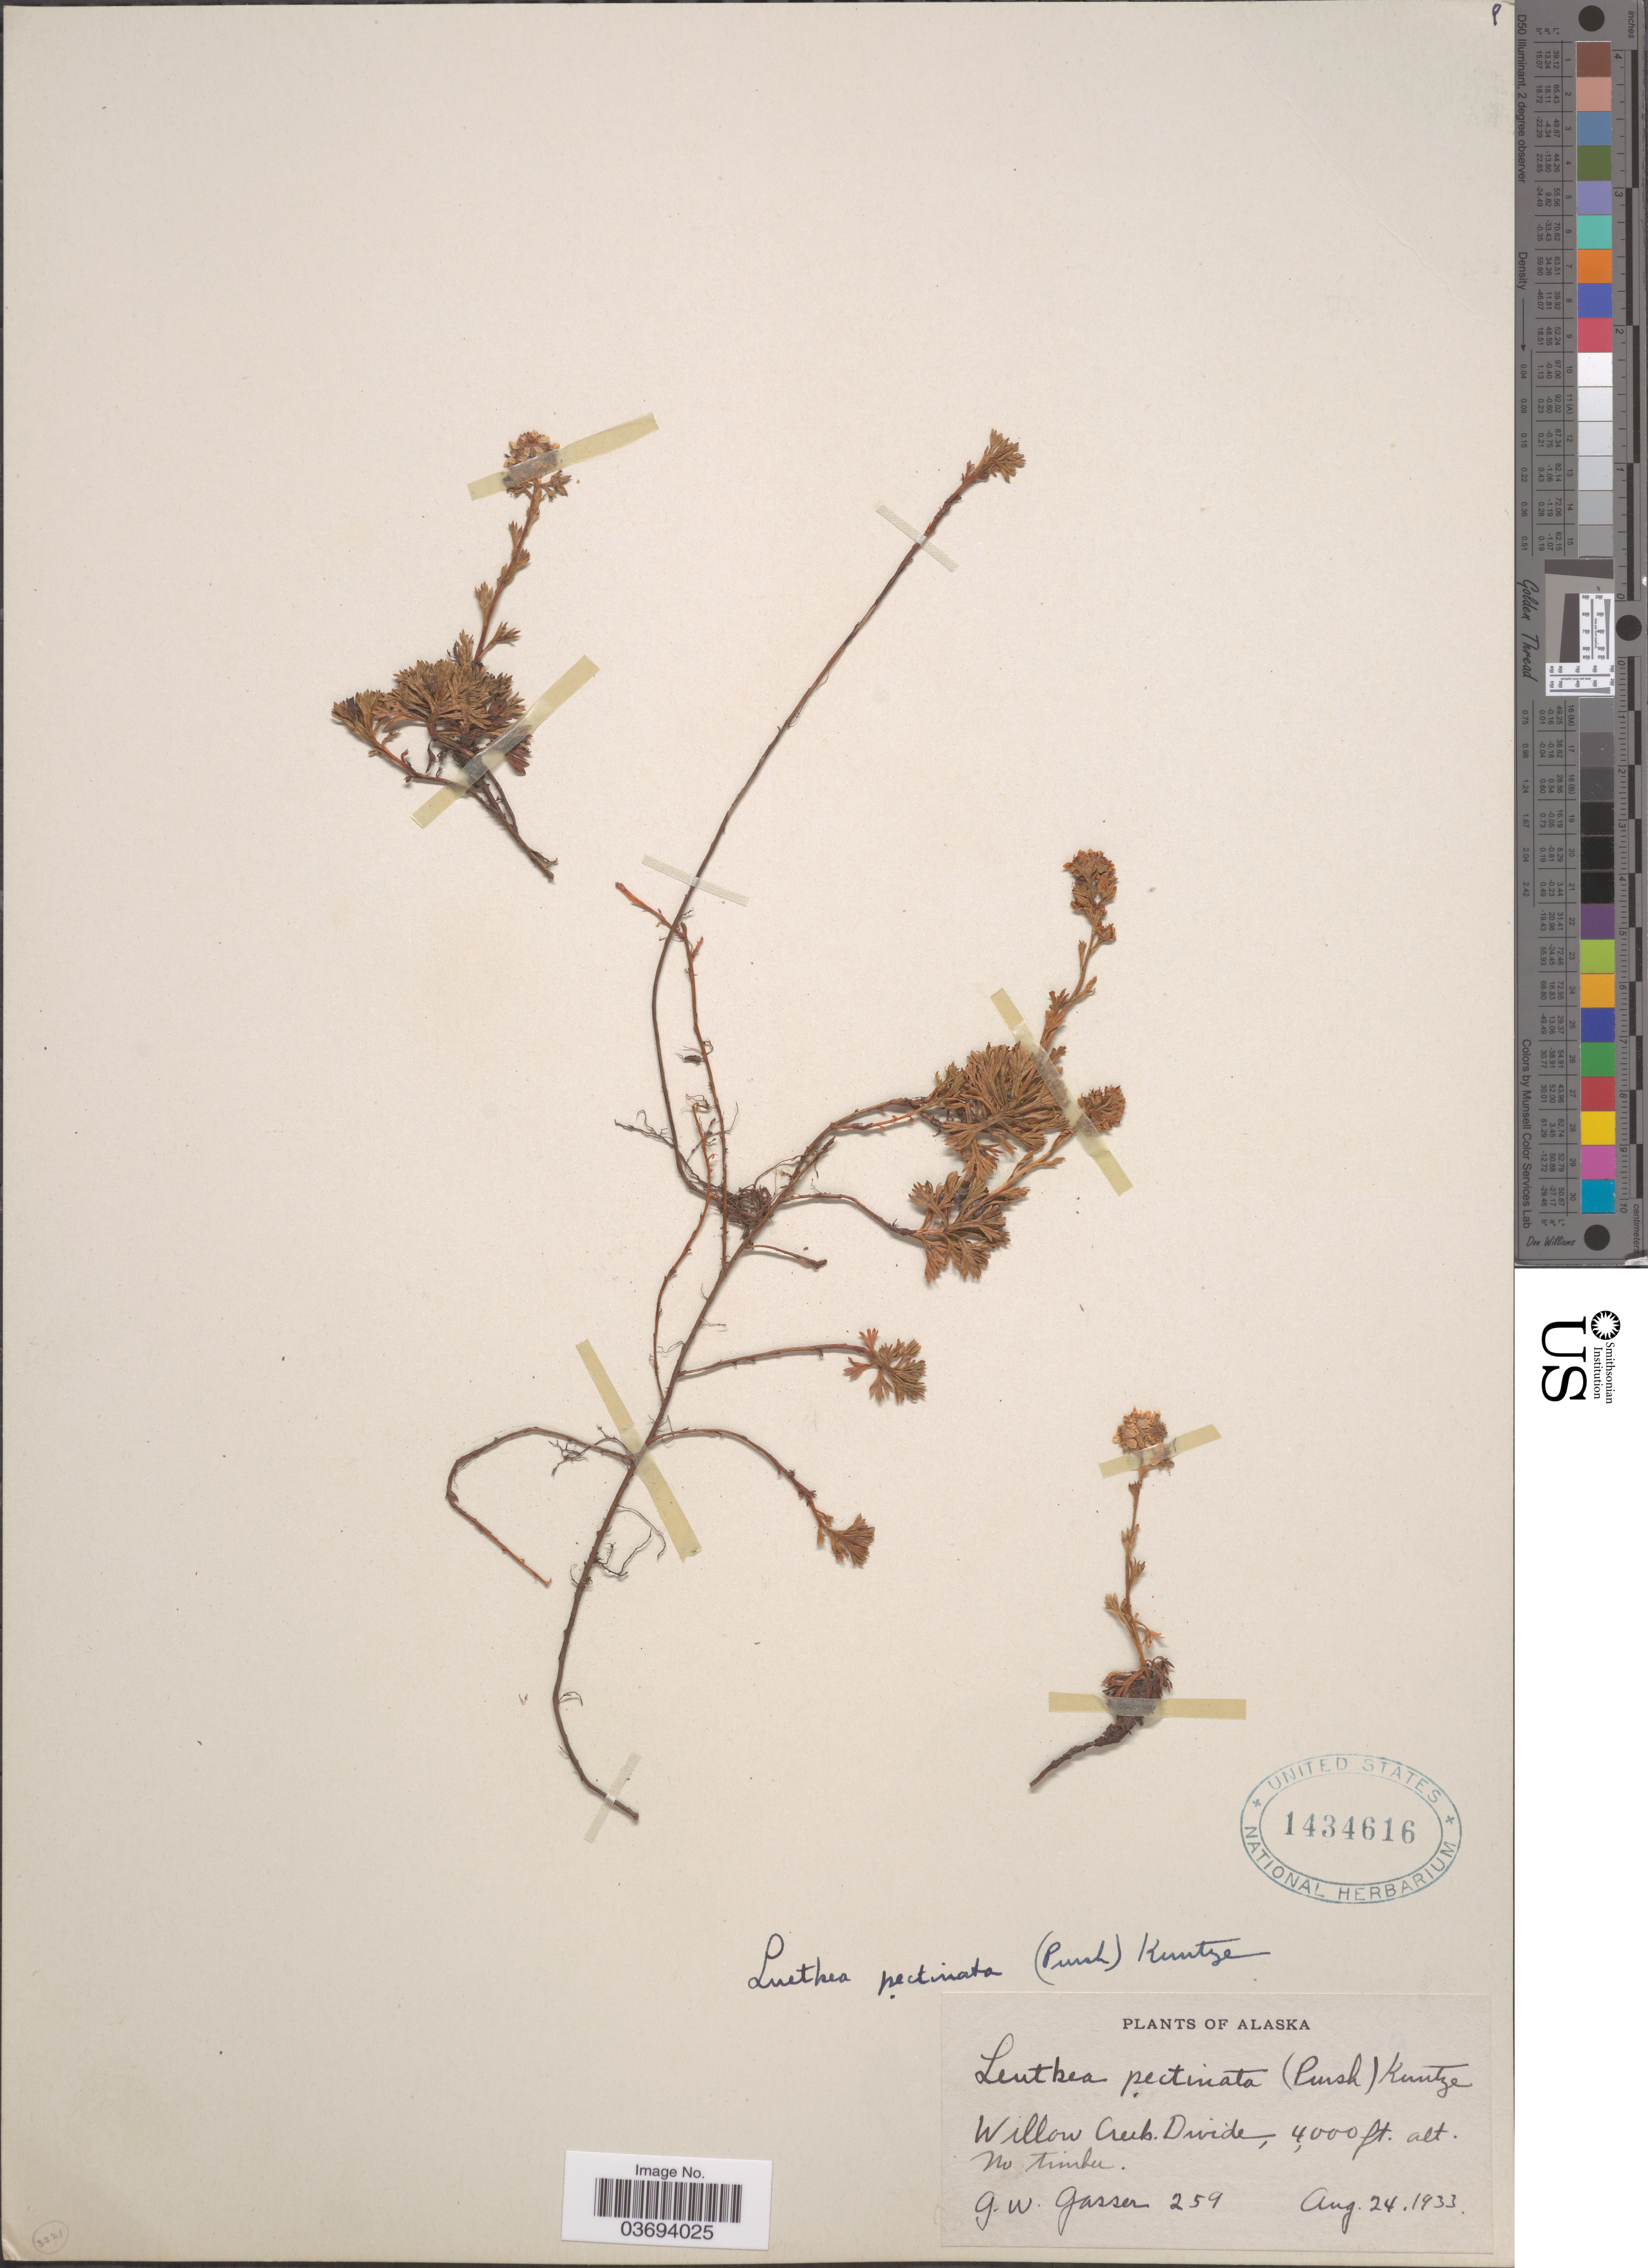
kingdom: Plantae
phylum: Tracheophyta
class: Magnoliopsida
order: Rosales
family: Rosaceae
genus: Luetkea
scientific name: Luetkea pectinata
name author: (Pursh) Kuntze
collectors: G. Gasser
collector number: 259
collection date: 1933-08-24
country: United States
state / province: Alaska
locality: Willow Creek Divide. No timber.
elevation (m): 1219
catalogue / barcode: US 1434616